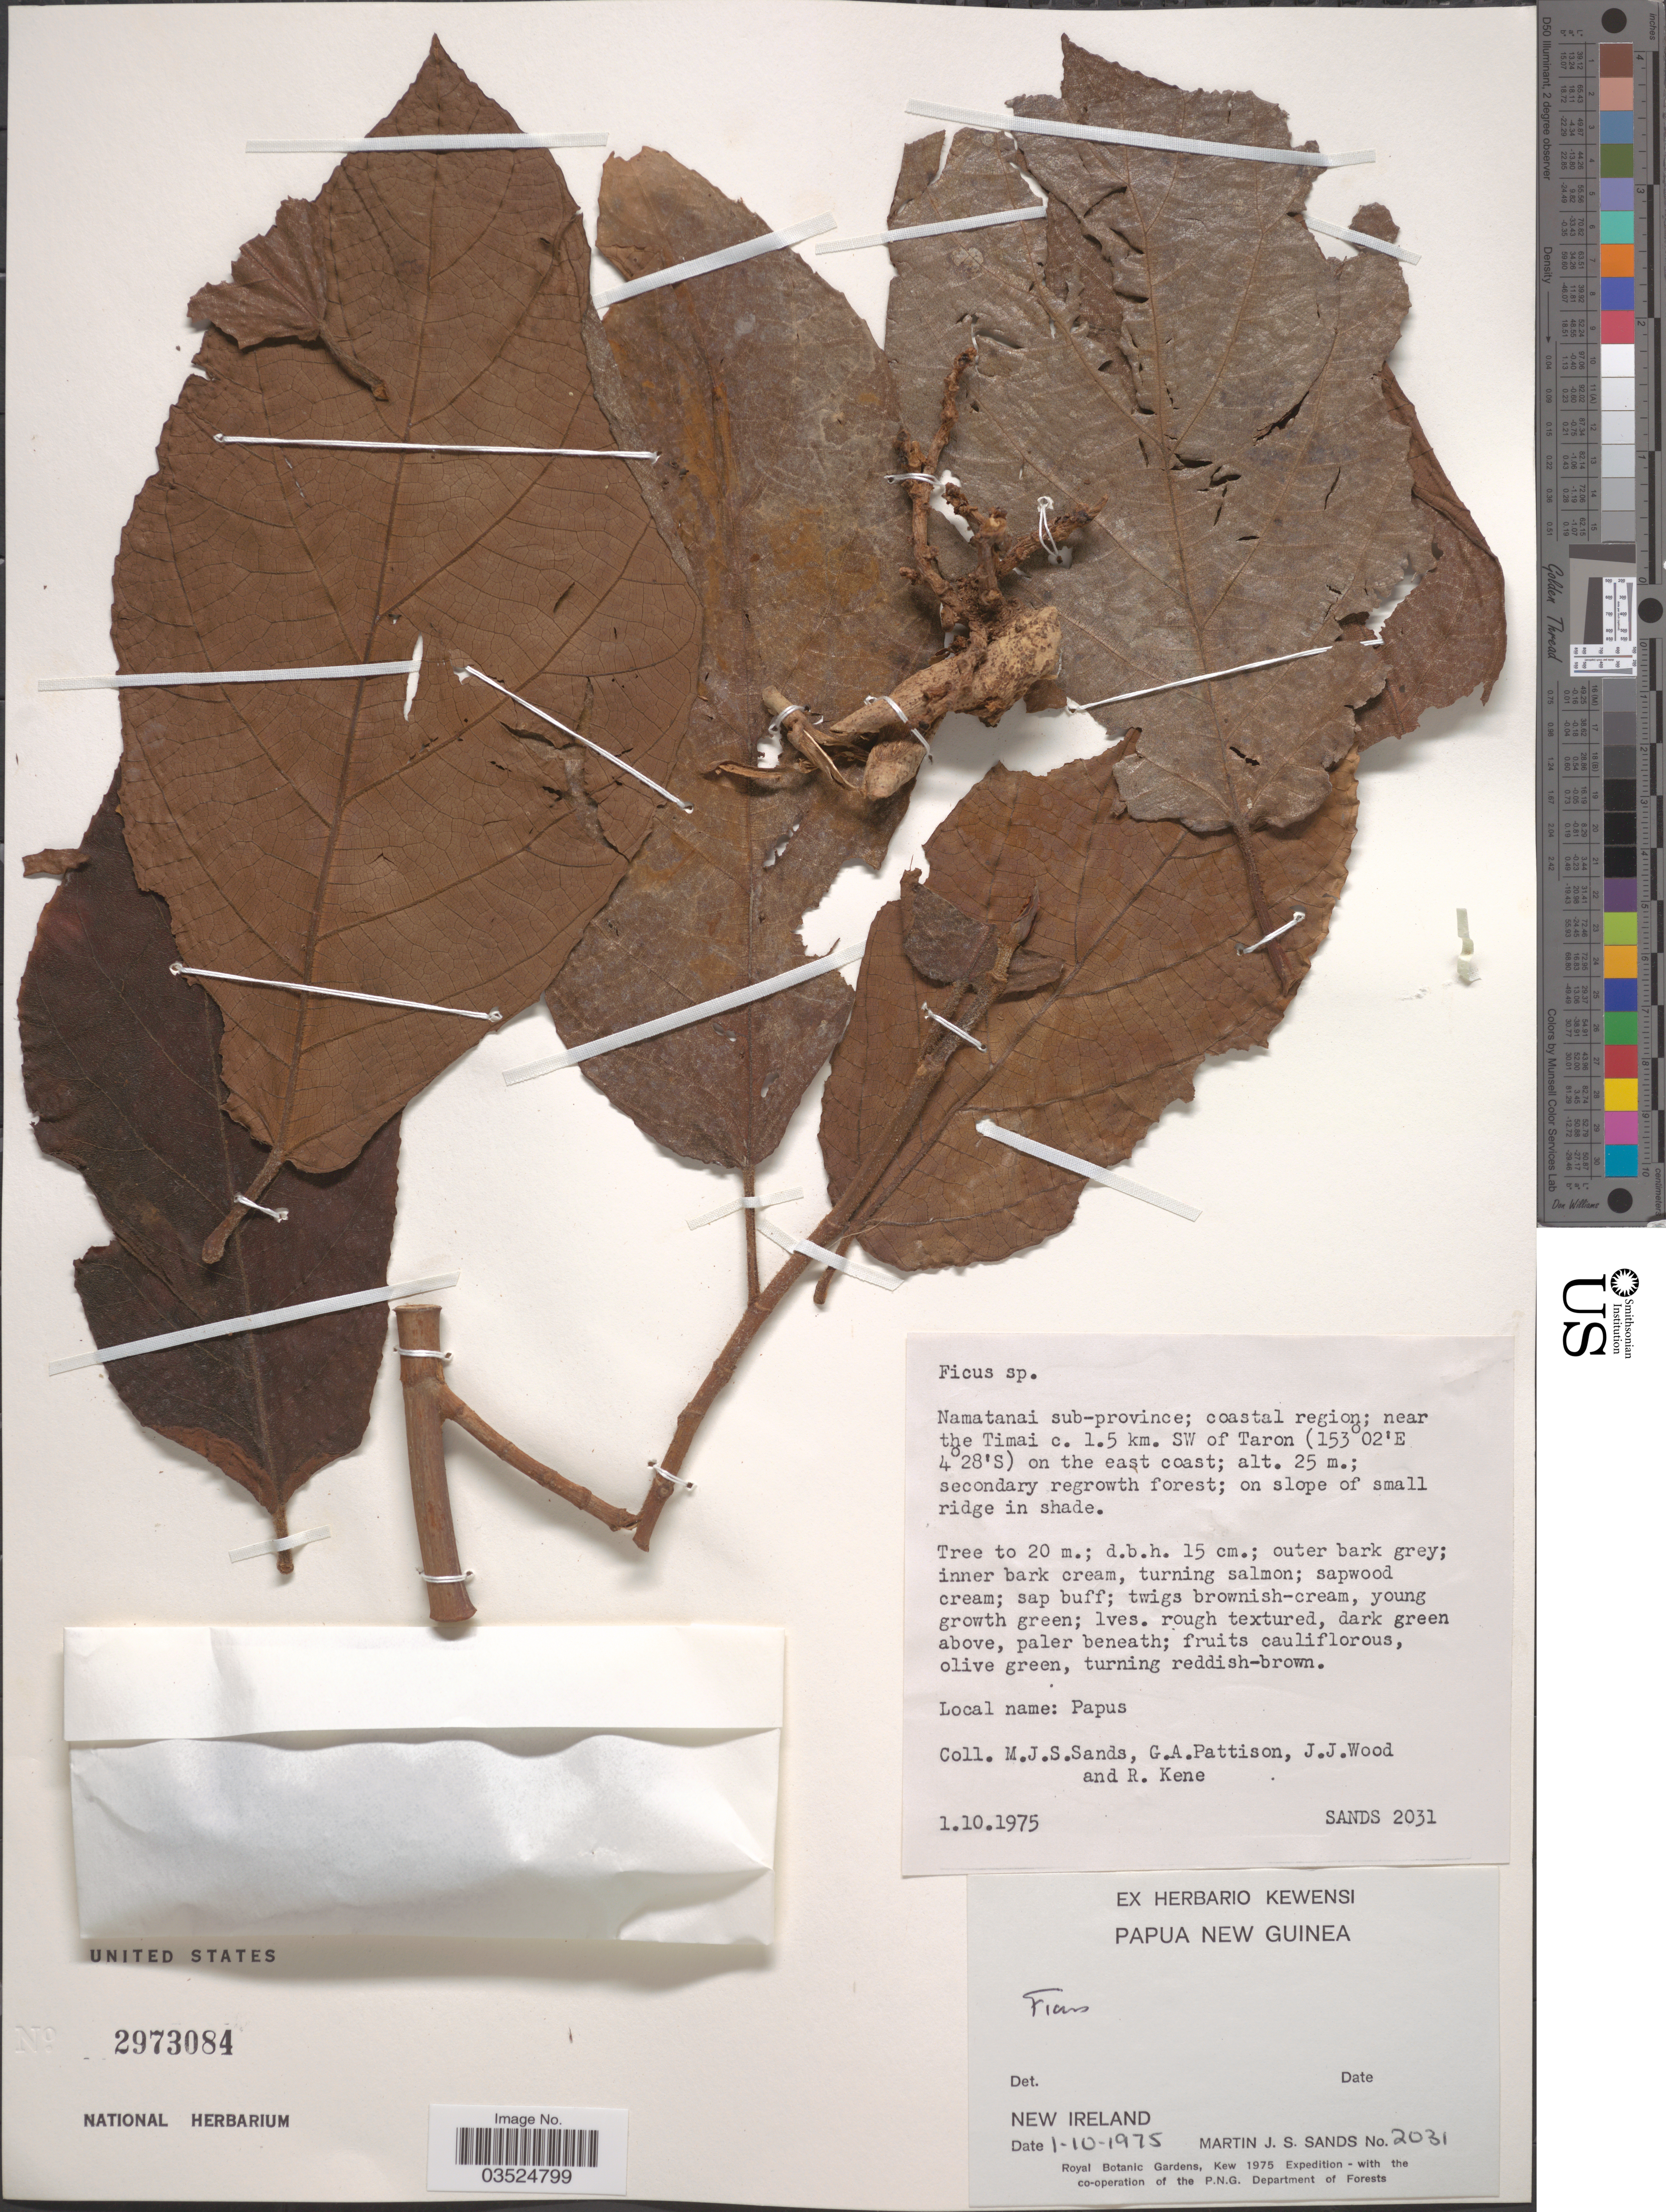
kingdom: Plantae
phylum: Tracheophyta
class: Magnoliopsida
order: Rosales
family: Moraceae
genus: Ficus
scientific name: Ficus sp.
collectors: M. Sands, G. Pattison, J. Wood & R. Kene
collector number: SANDS 2031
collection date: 1975-10-01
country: Papua New Guinea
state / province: New Ireland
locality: Namatanai sub-province; coastal region; near the Timai c. 1.5 km. SW of Taron on the east coast.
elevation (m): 25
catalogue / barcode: US 2973084